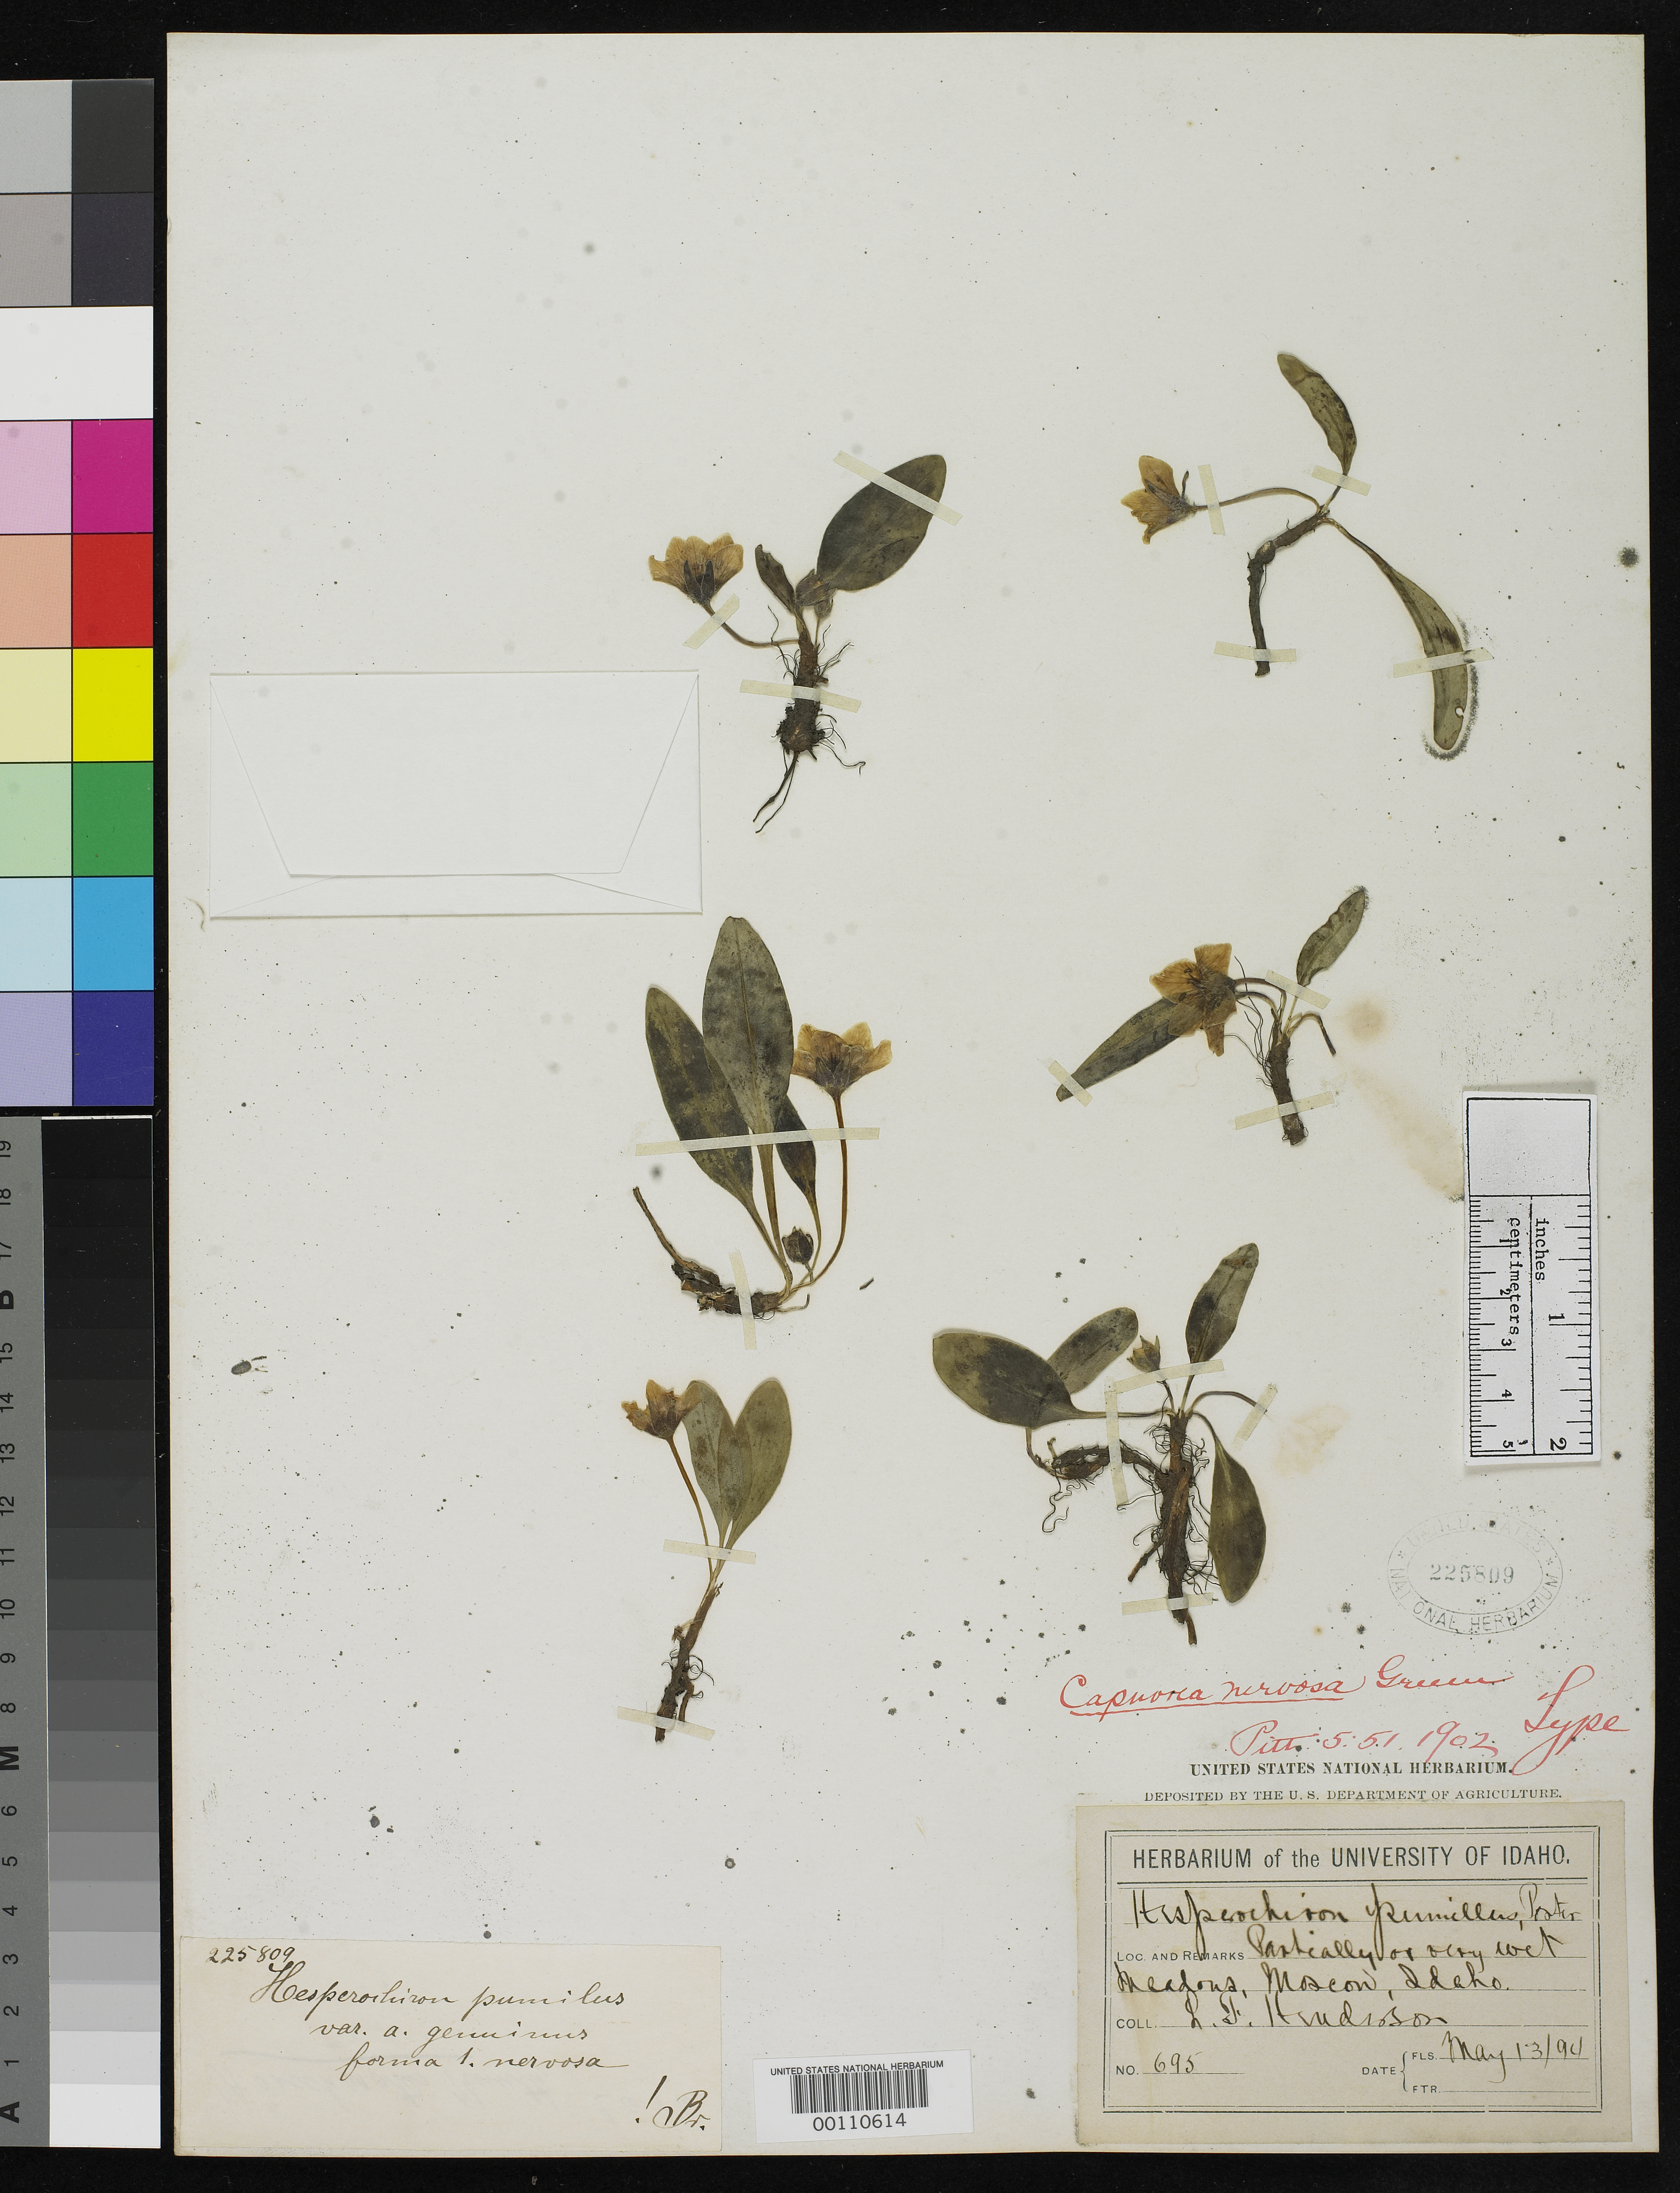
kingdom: Plantae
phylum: Tracheophyta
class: Magnoliopsida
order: Boraginales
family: Hydrophyllaceae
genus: Capnorea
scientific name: Capnorea nervosa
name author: Greene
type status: Isotype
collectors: L. F. Henderson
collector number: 695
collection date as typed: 13 May 1894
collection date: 1894-05-13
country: United States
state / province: Idaho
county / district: Latah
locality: Moscow.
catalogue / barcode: US 225809